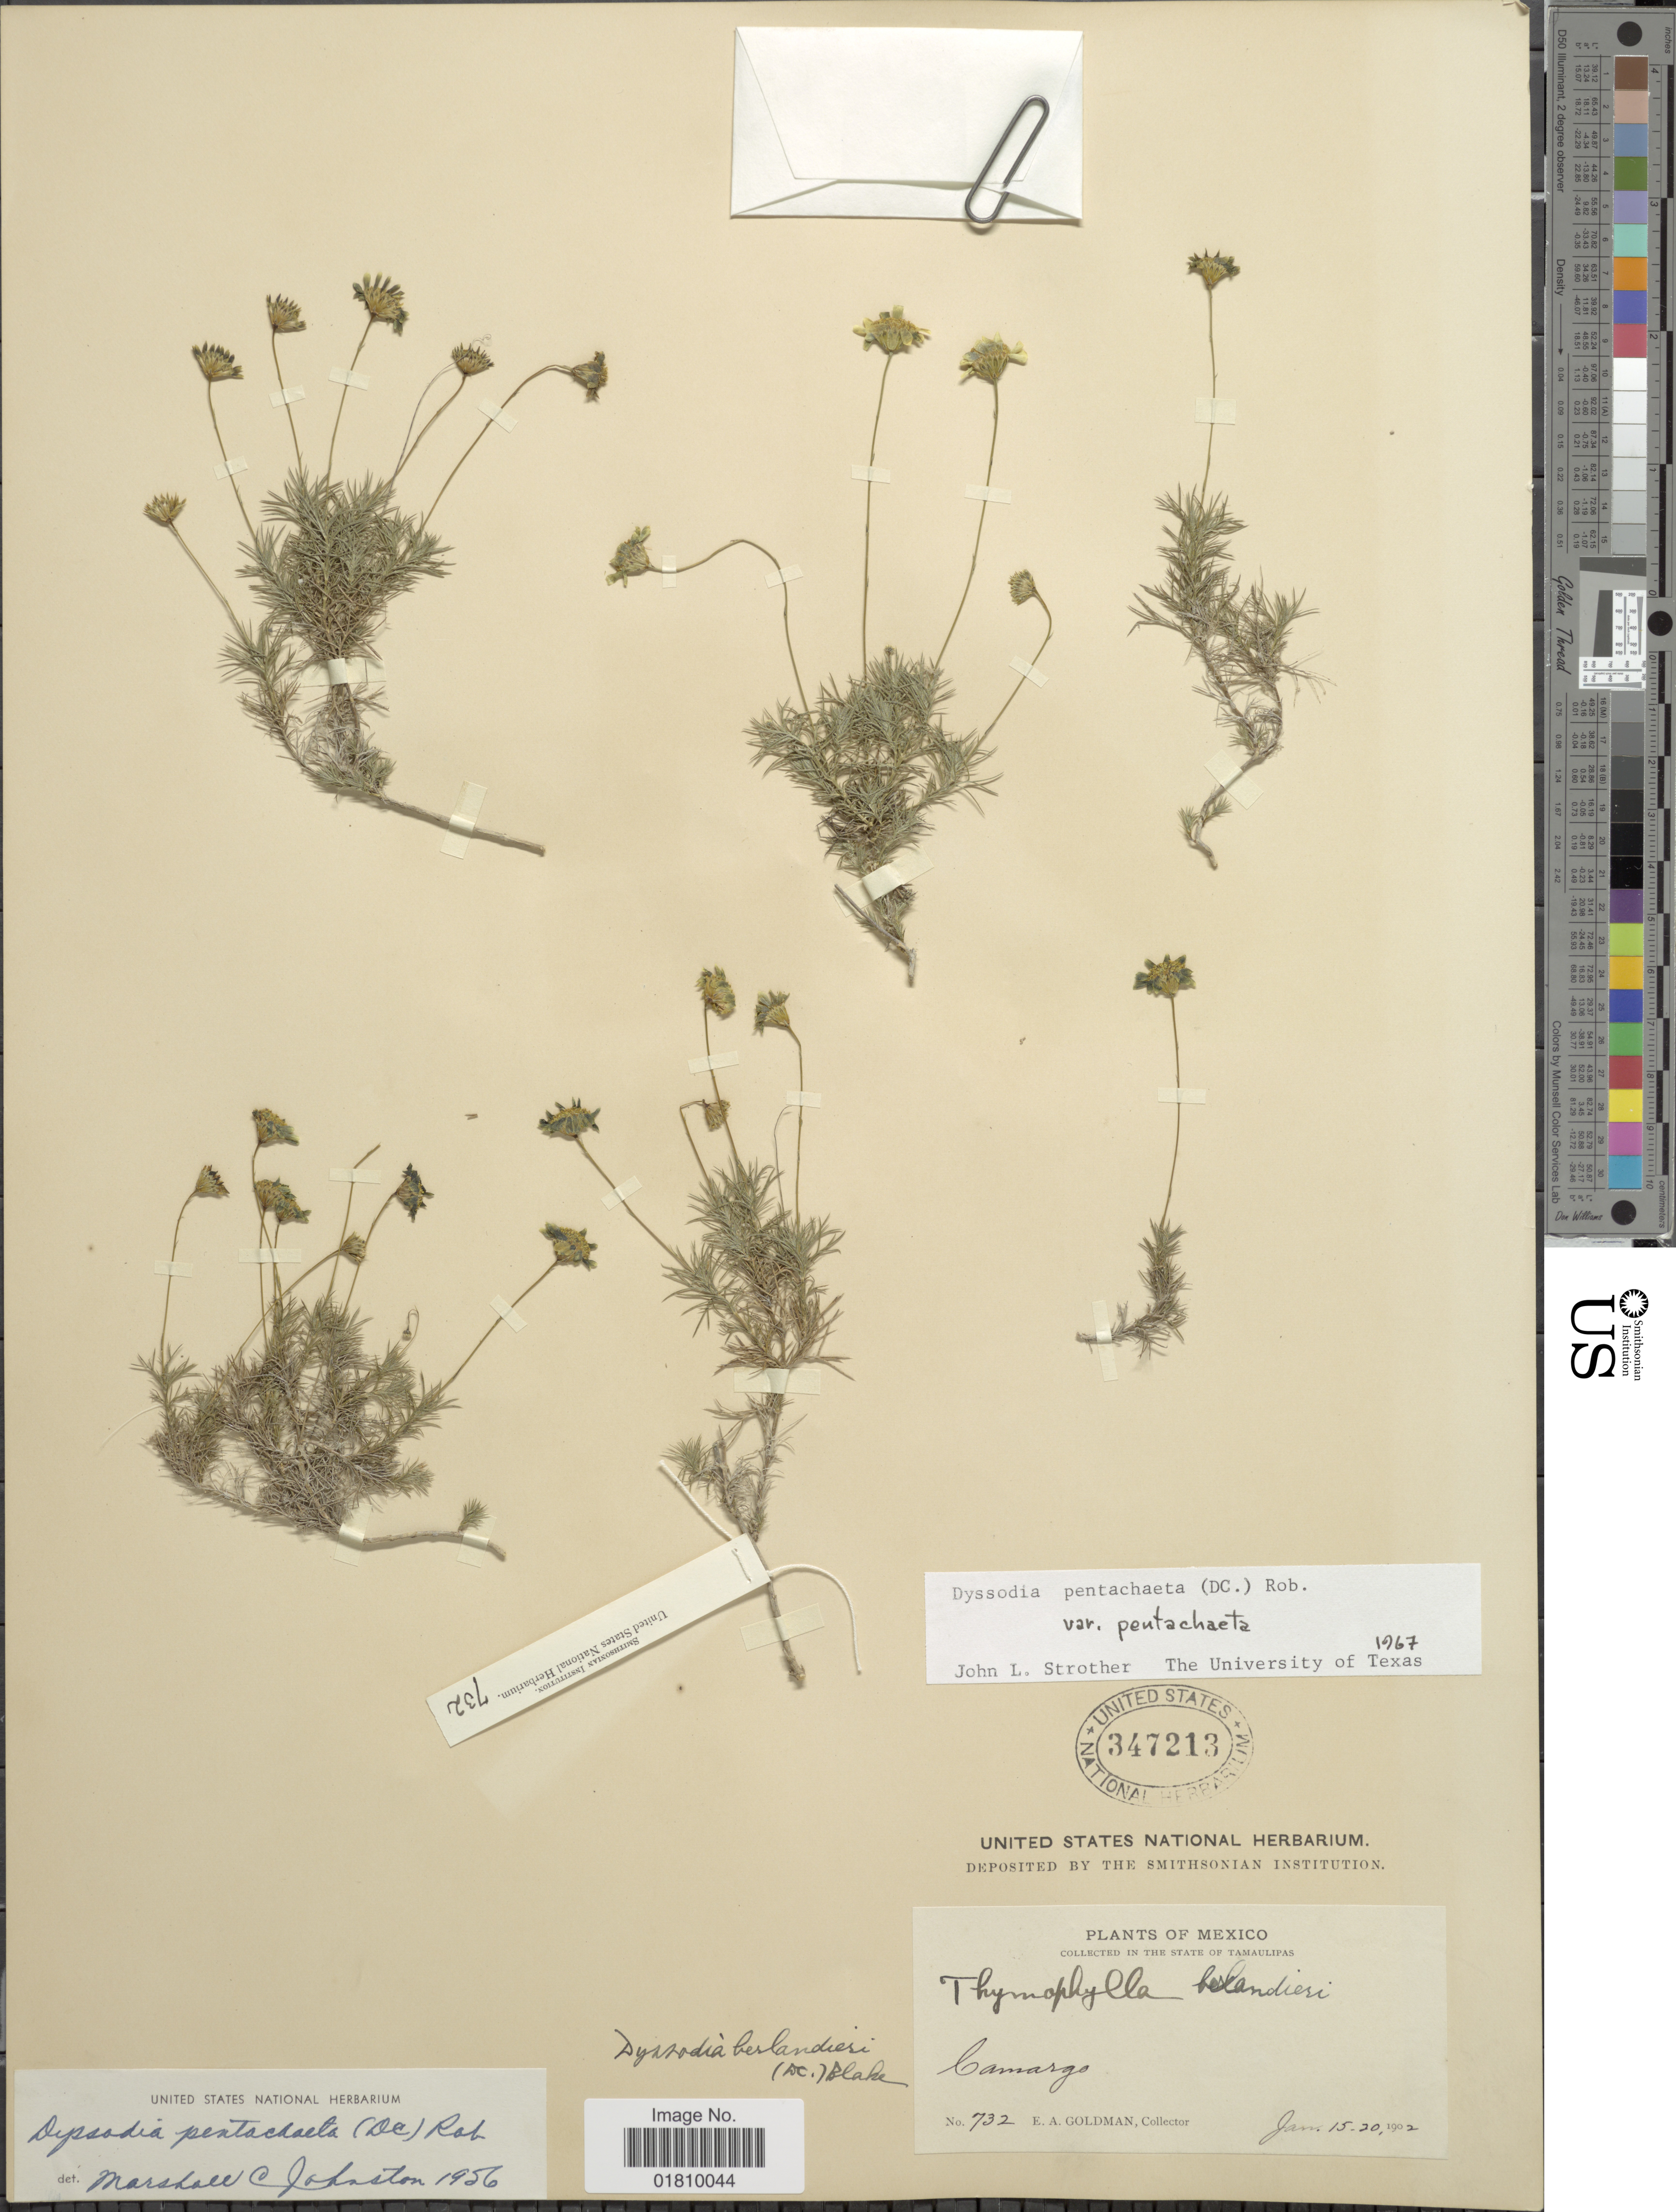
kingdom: Plantae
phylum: Tracheophyta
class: Magnoliopsida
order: Asterales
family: Asteraceae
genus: Thymophylla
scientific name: Thymophylla pentachaeta var. pentachaeta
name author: (DC.) Small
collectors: E. A. Goldman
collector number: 732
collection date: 1902-01-05/1920-01-20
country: Mexico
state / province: Tamaulipas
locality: Camargo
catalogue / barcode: US 347213